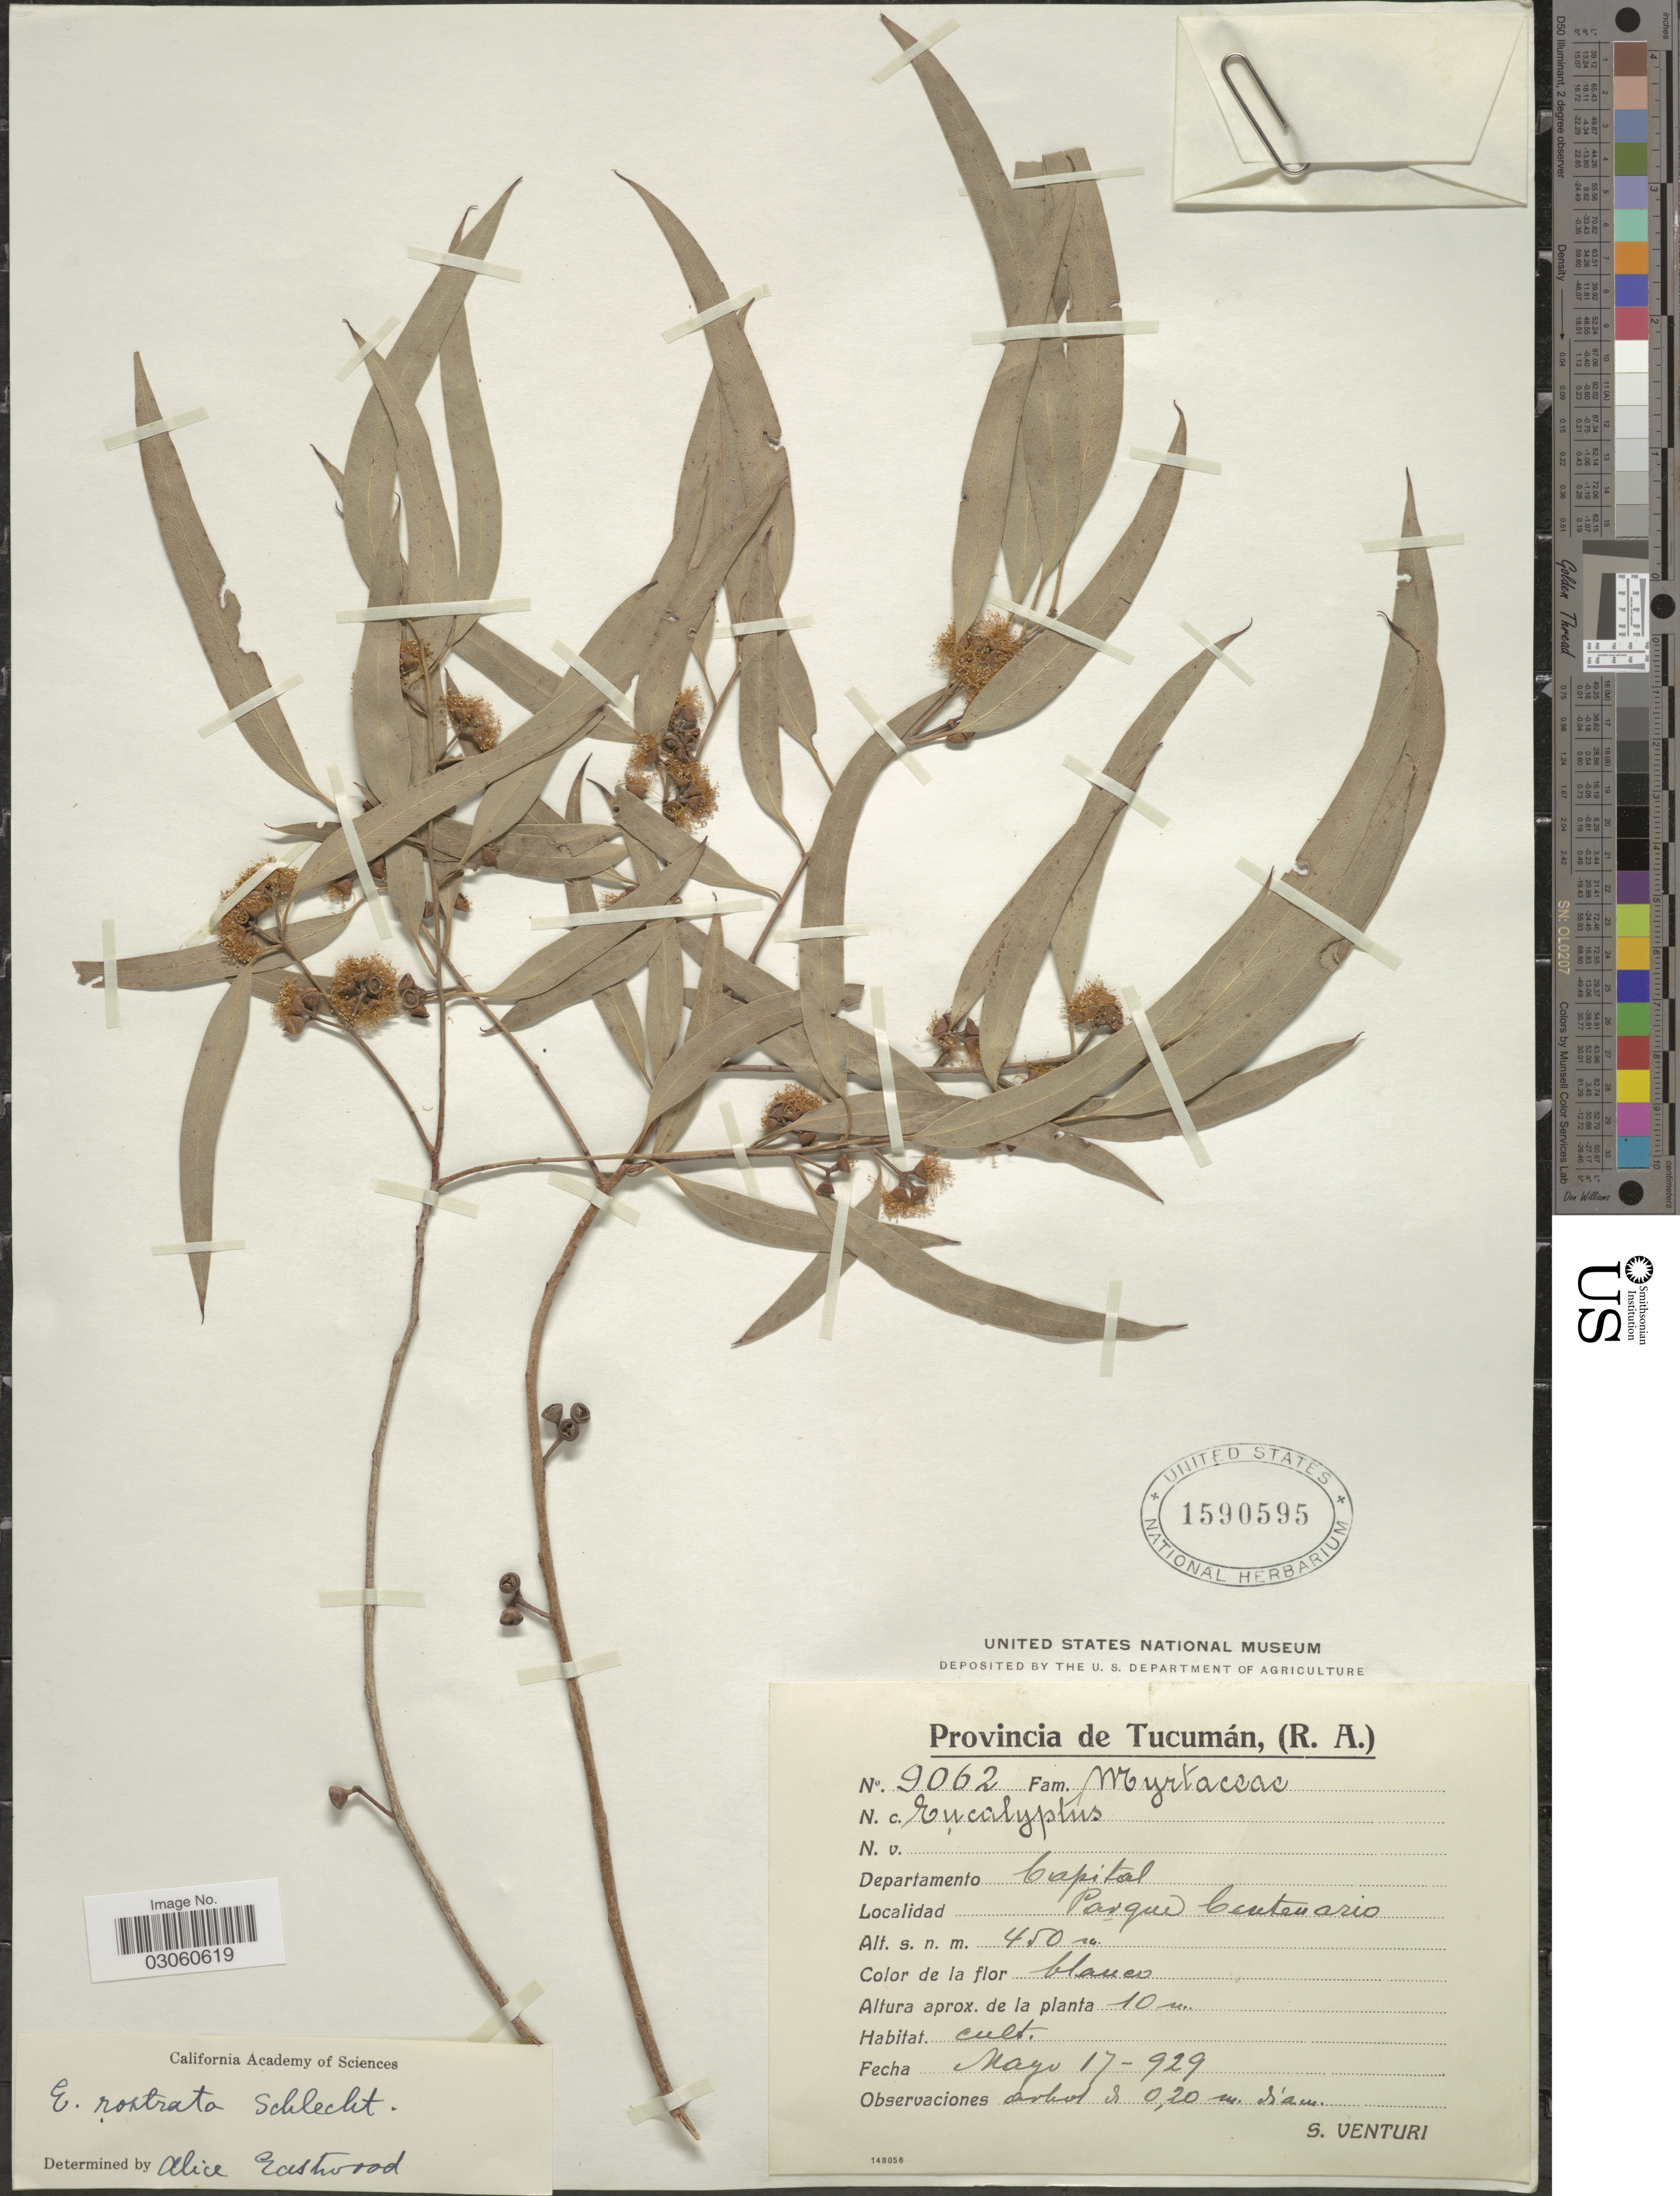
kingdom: Plantae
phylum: Tracheophyta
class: Magnoliopsida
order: Myrtales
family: Myrtaceae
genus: Eucalyptus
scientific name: Eucalyptus rostrata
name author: Schltdl.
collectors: S. Venturi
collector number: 9062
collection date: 1929-05-17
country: Argentina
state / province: Tucuman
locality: Departamento Capital, Parque Centenario.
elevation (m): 450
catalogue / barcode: US 1590595